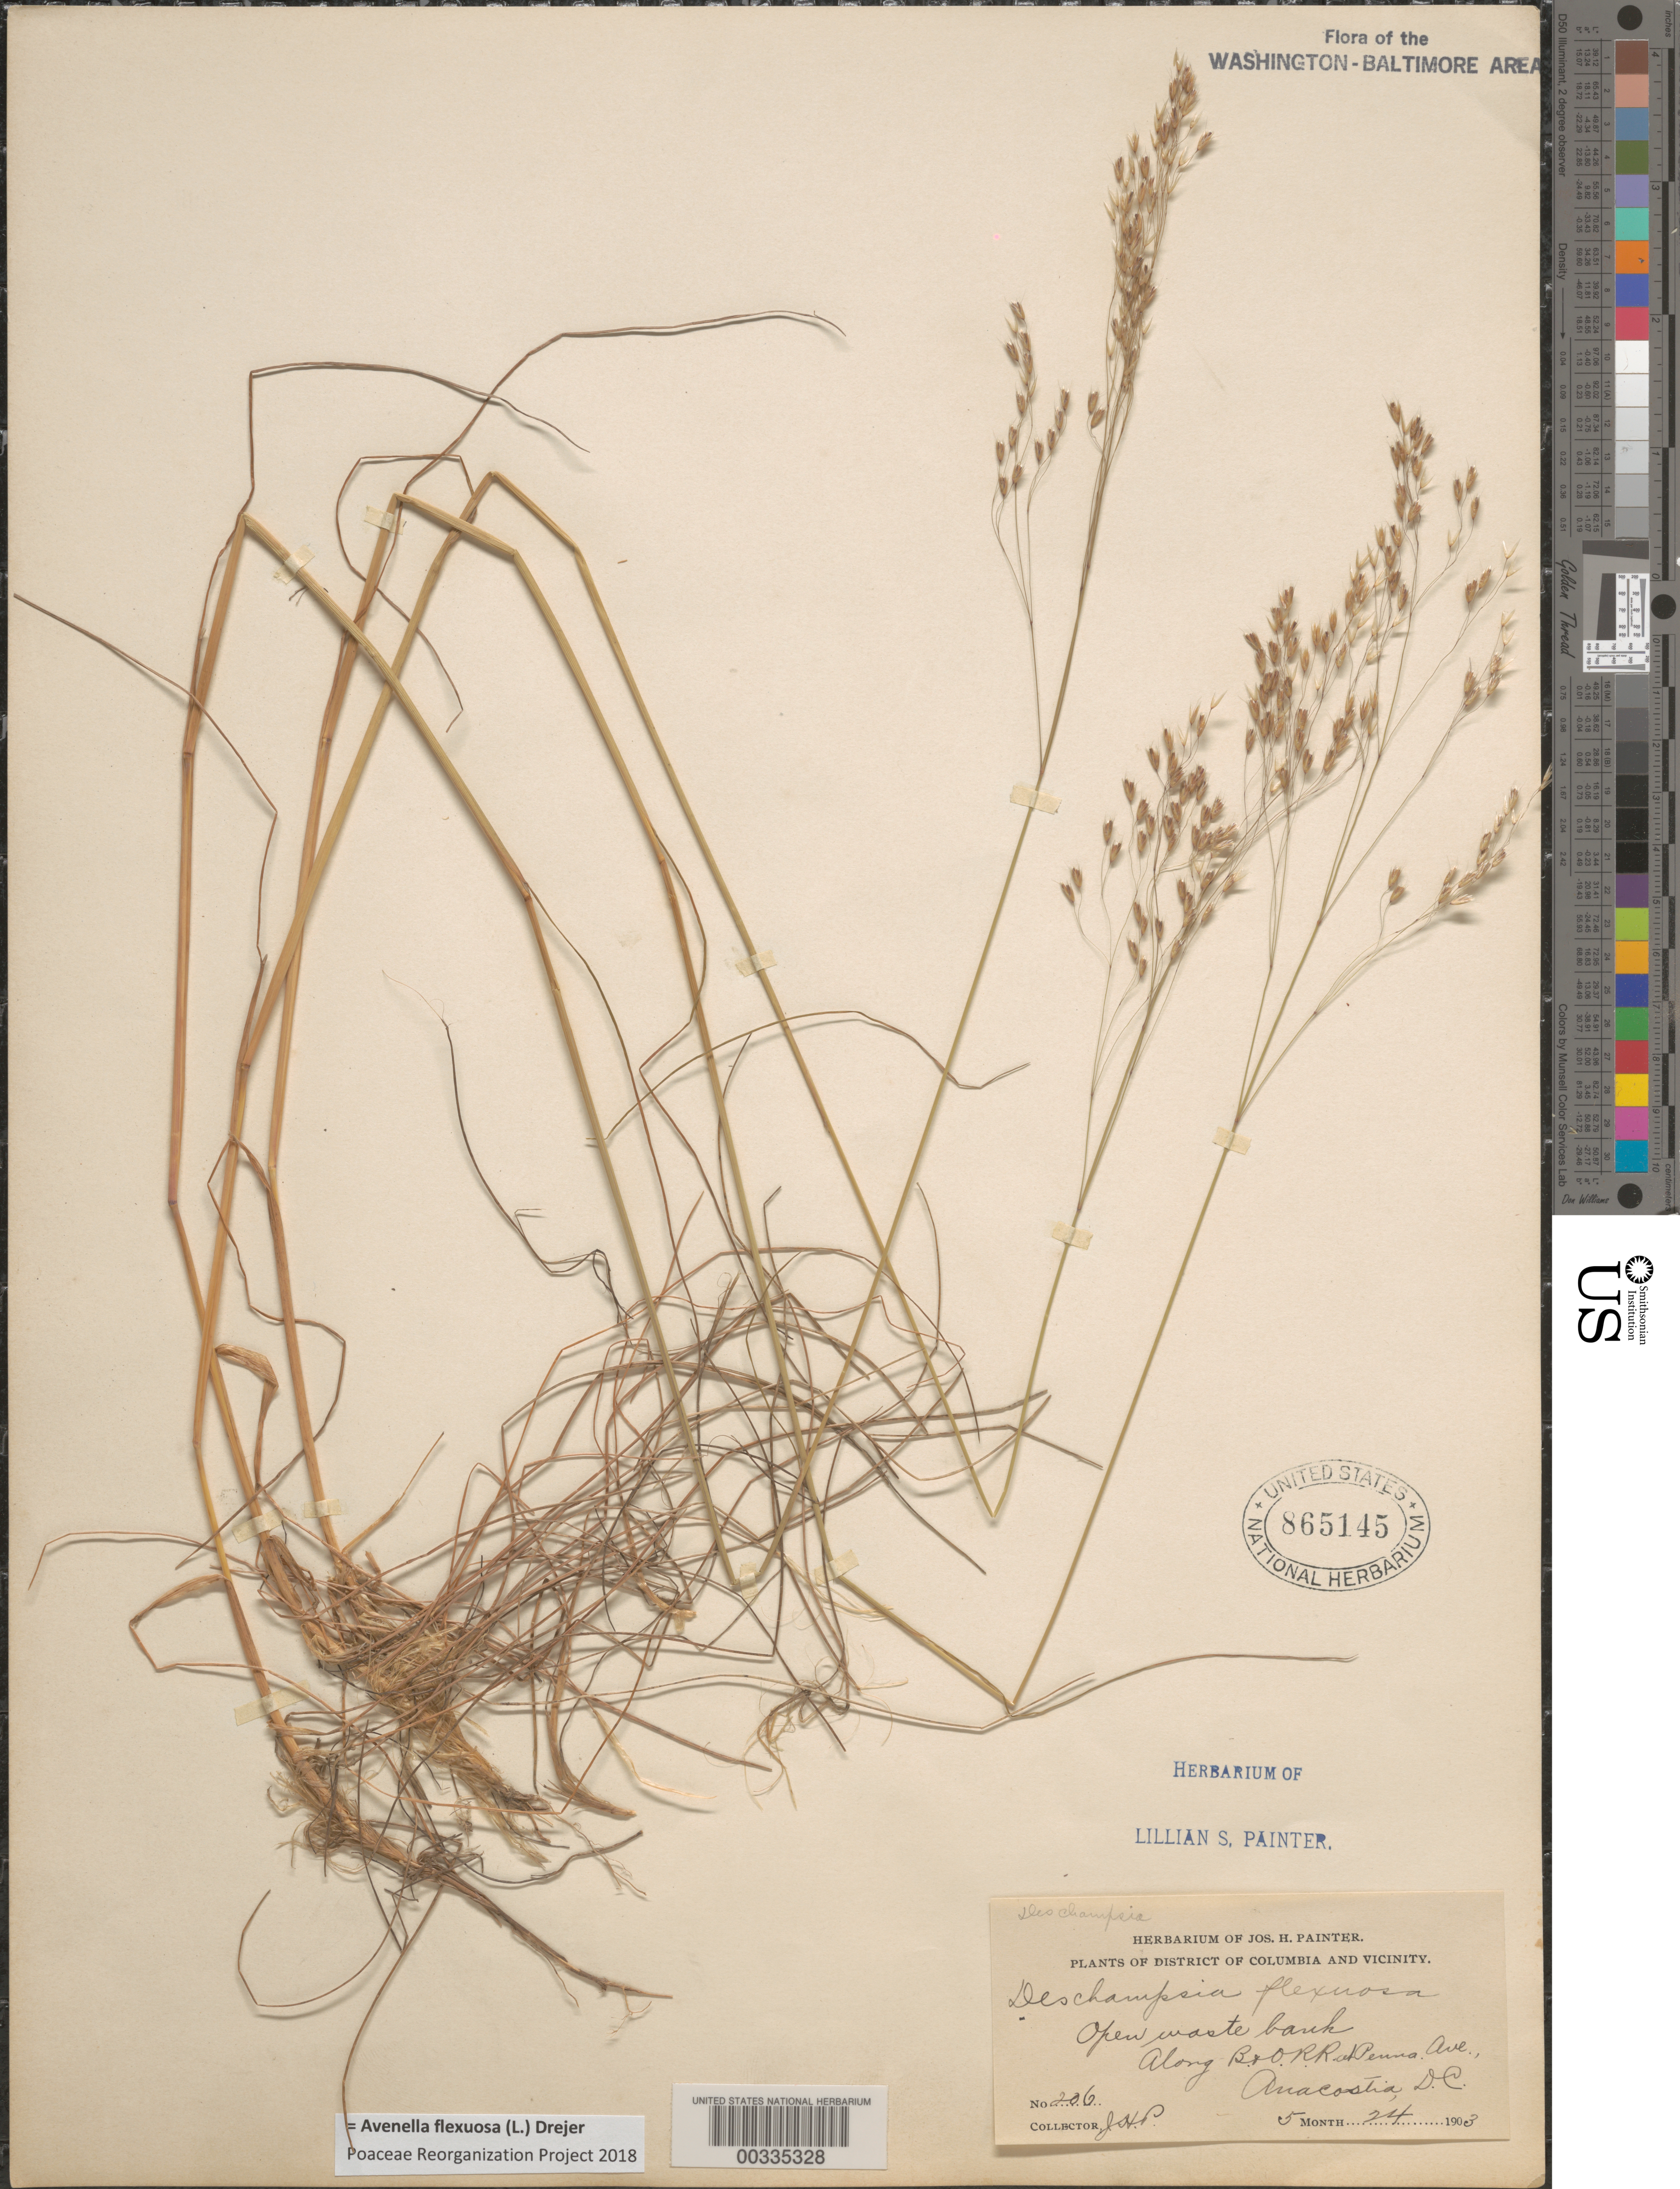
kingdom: Plantae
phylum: Tracheophyta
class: Liliopsida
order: Poales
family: Poaceae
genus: Avenella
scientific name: Avenella flexuosa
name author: (L.) Drejer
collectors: J. H. Painter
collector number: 206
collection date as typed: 24 May 1903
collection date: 1903-05-24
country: United States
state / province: District of Columbia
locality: Anacostia, along B.O. R.R. and Penn. Ave.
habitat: Open waste bank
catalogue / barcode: US 865145